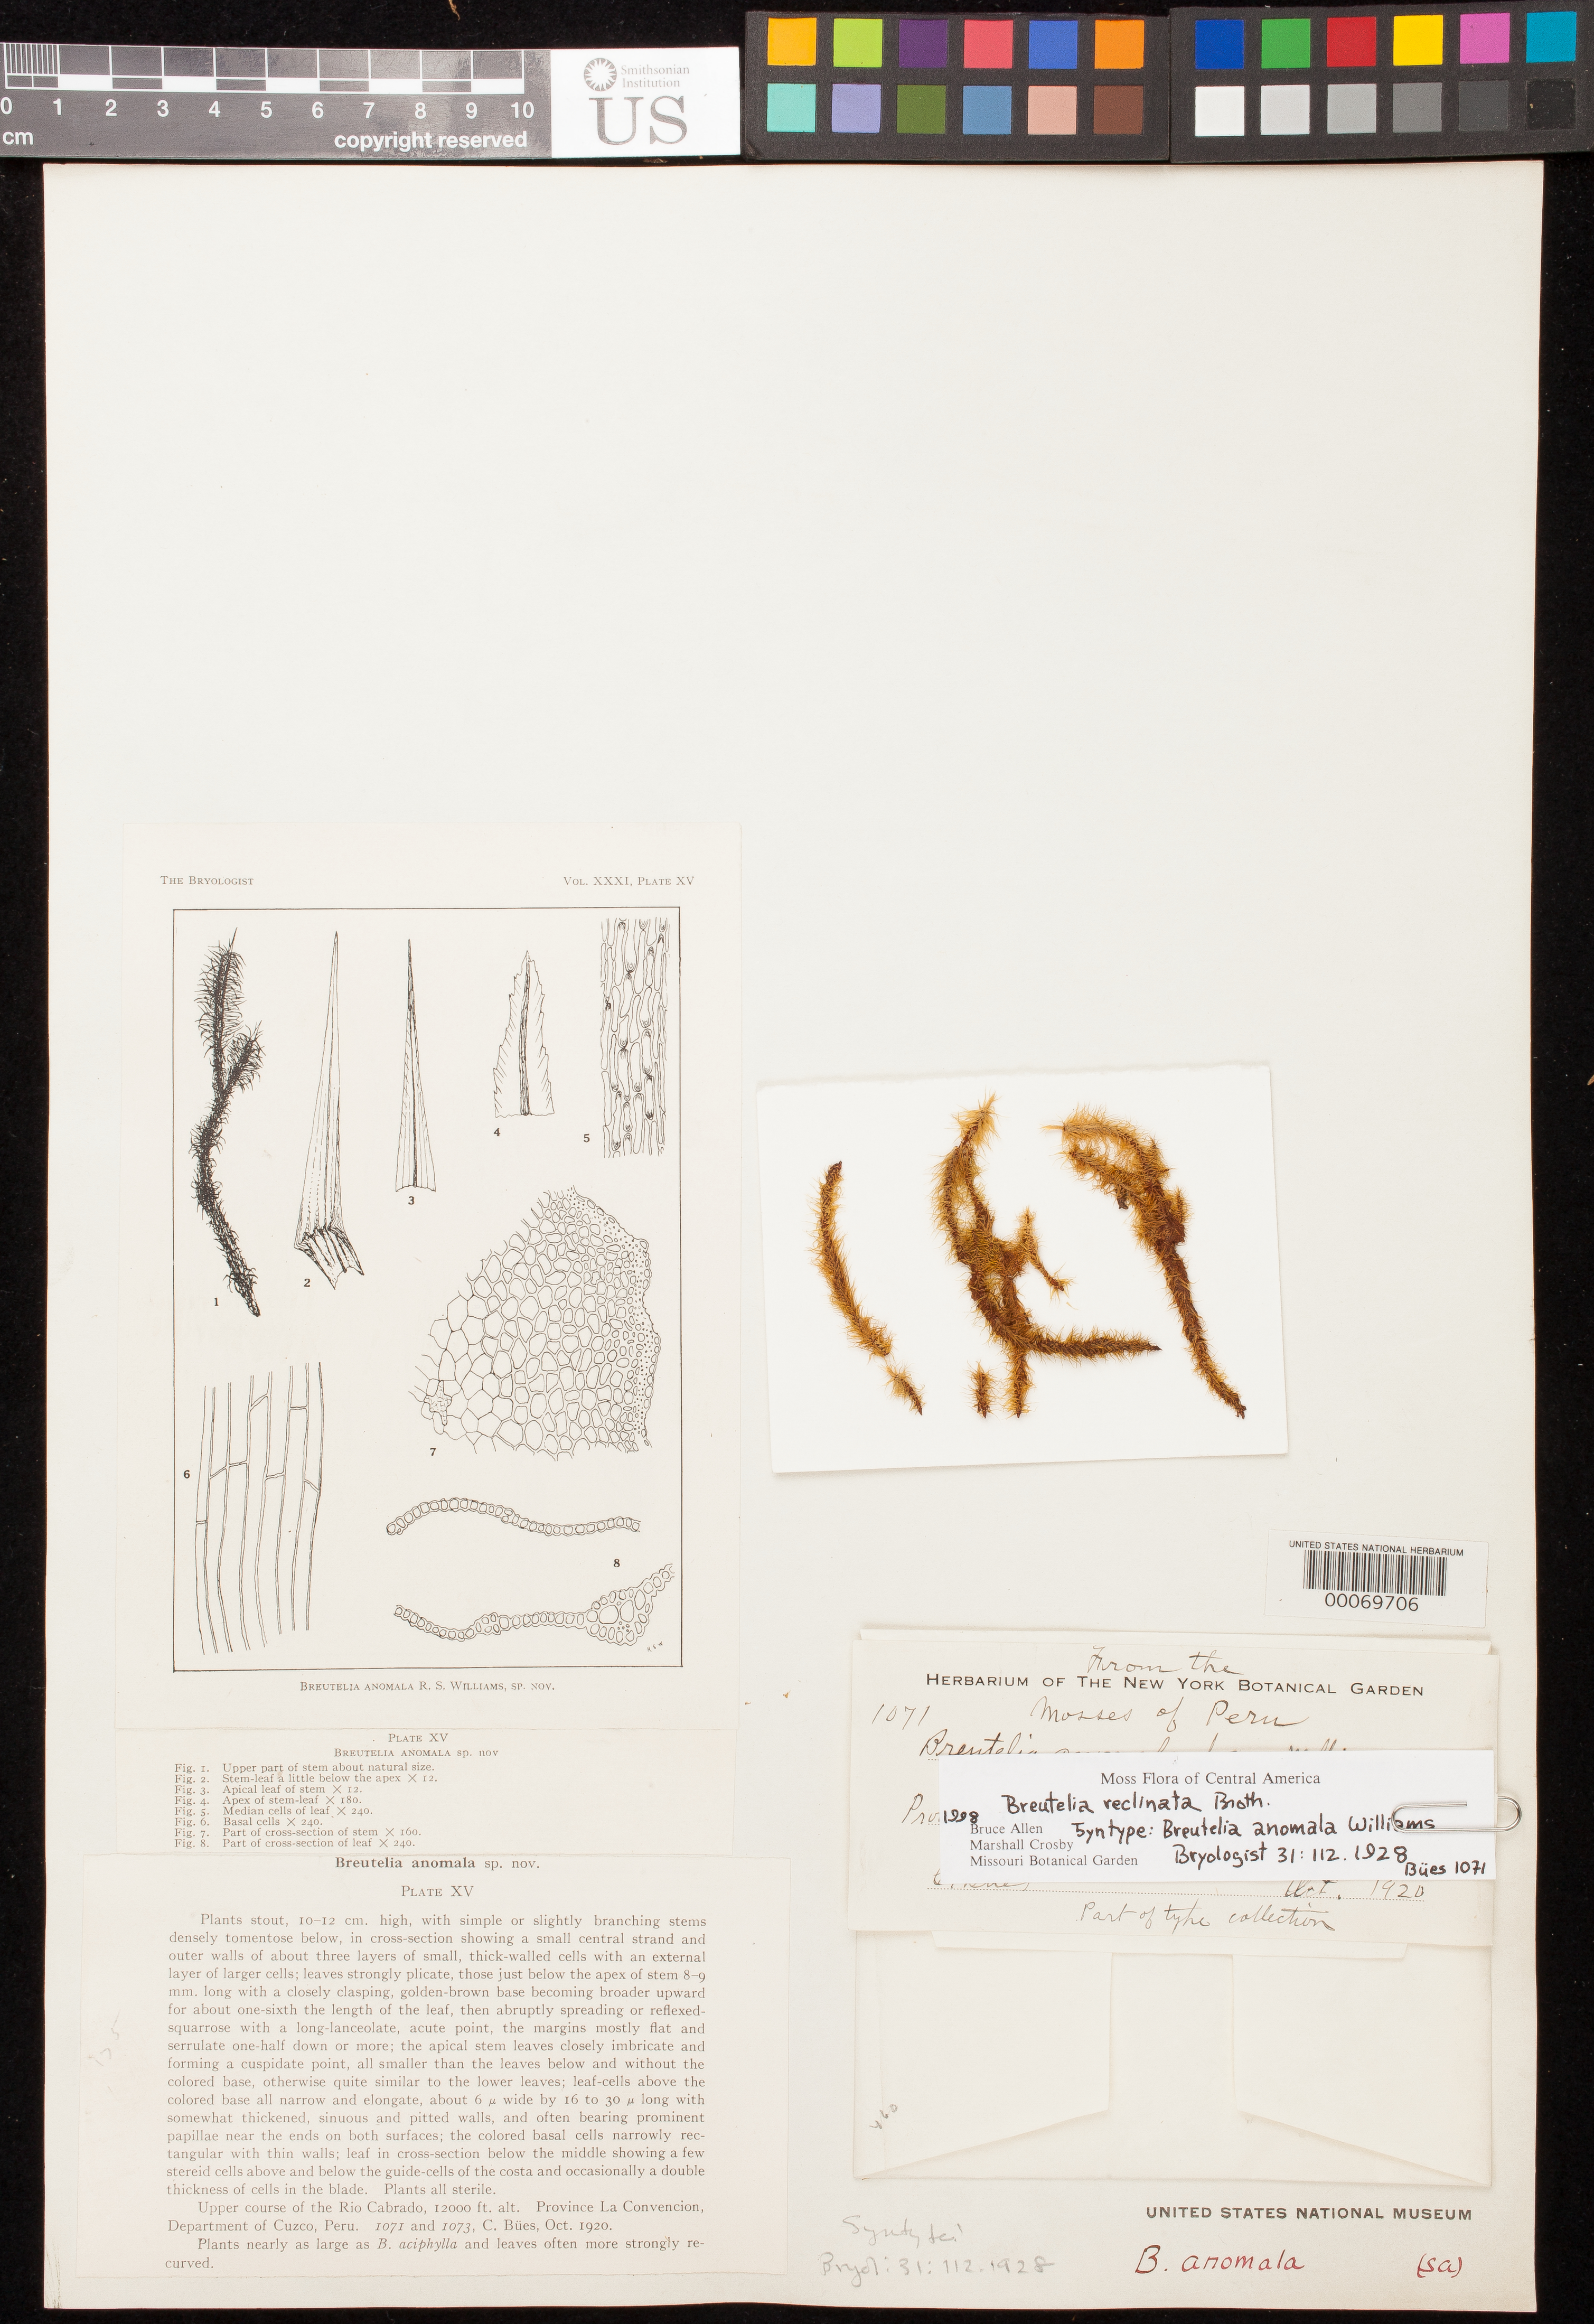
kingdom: Plantae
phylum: Bryophyta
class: Bryopsida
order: Bartramiales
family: Bartramiaceae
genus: Breutelia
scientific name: Breutelia anomala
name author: R.S. Williams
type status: Syntype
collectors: C. Bues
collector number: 1071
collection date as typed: Oct 1920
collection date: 1920-10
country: Peru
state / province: Cusco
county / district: La Convención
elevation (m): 3658